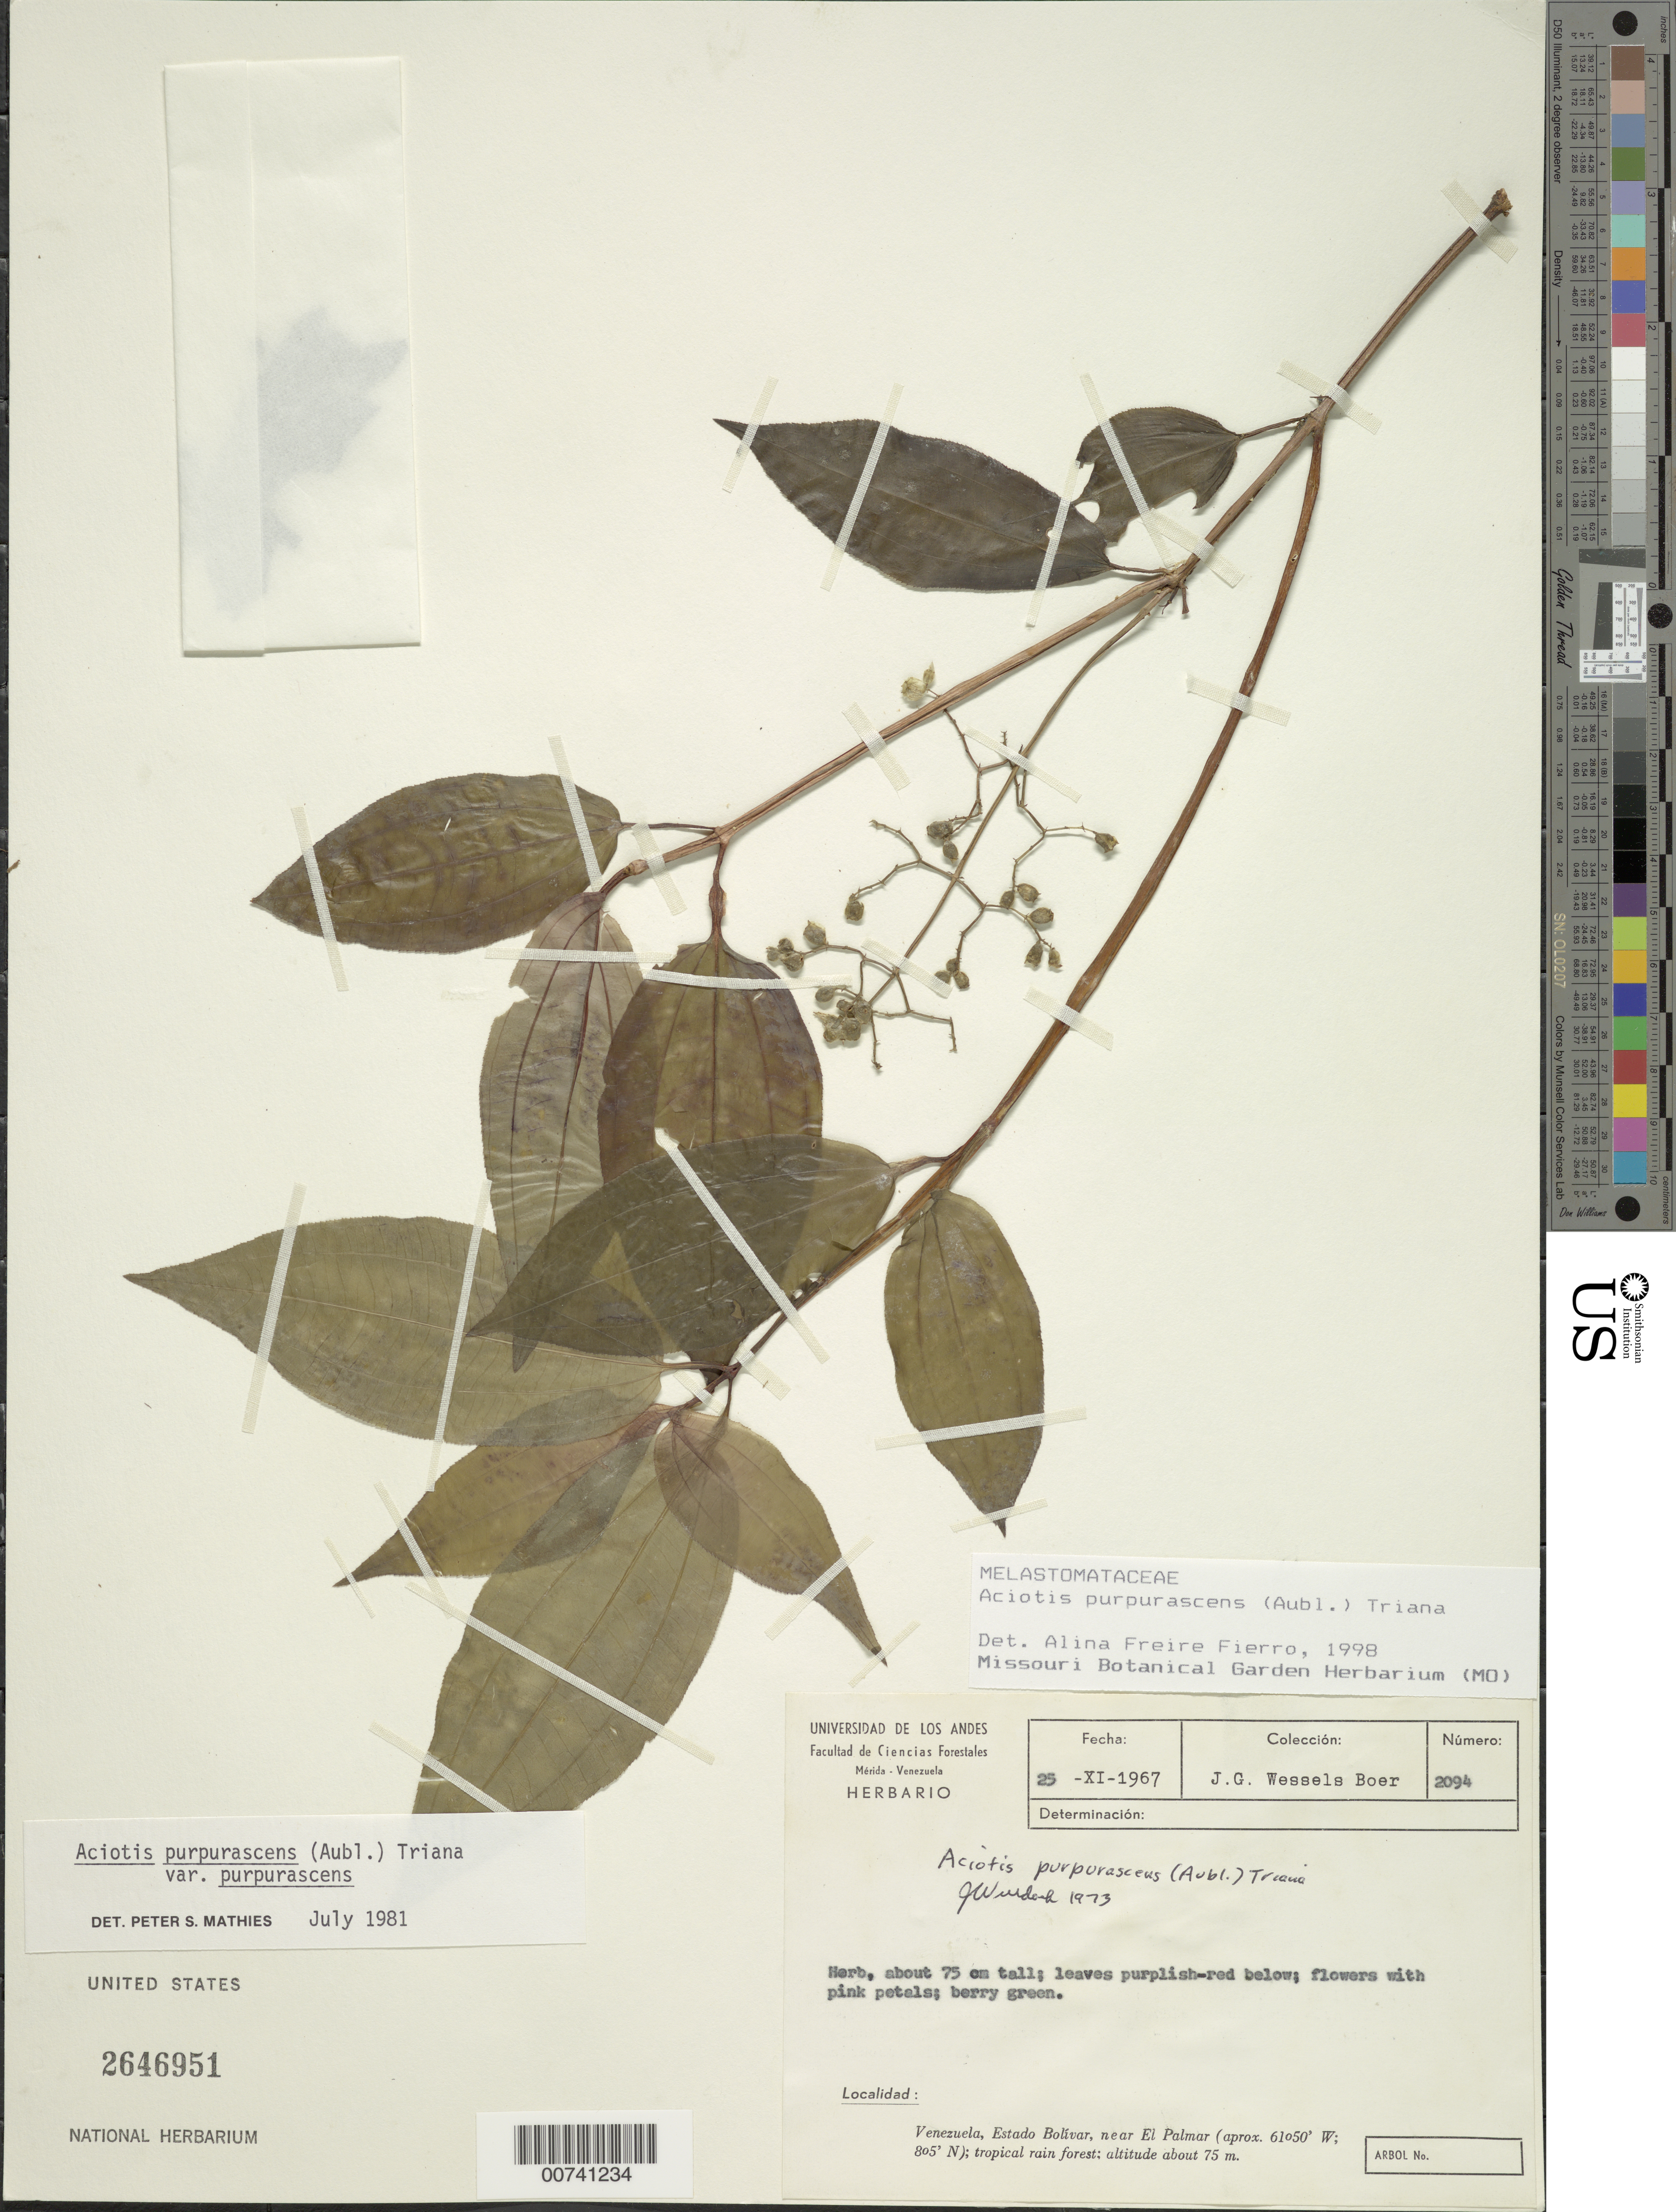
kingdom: Plantae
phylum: Tracheophyta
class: Magnoliopsida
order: Myrtales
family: Melastomataceae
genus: Aciotis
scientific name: Aciotis purpurascens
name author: (Aubl.) Triana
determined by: Freire-Fierro, A.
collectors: J. G. Wessels Boer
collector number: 2094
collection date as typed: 25-Nov-67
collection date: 1967-11-25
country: Venezuela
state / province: Bolívar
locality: El Palmar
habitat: Tropical rainforest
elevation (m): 75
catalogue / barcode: US 2646951